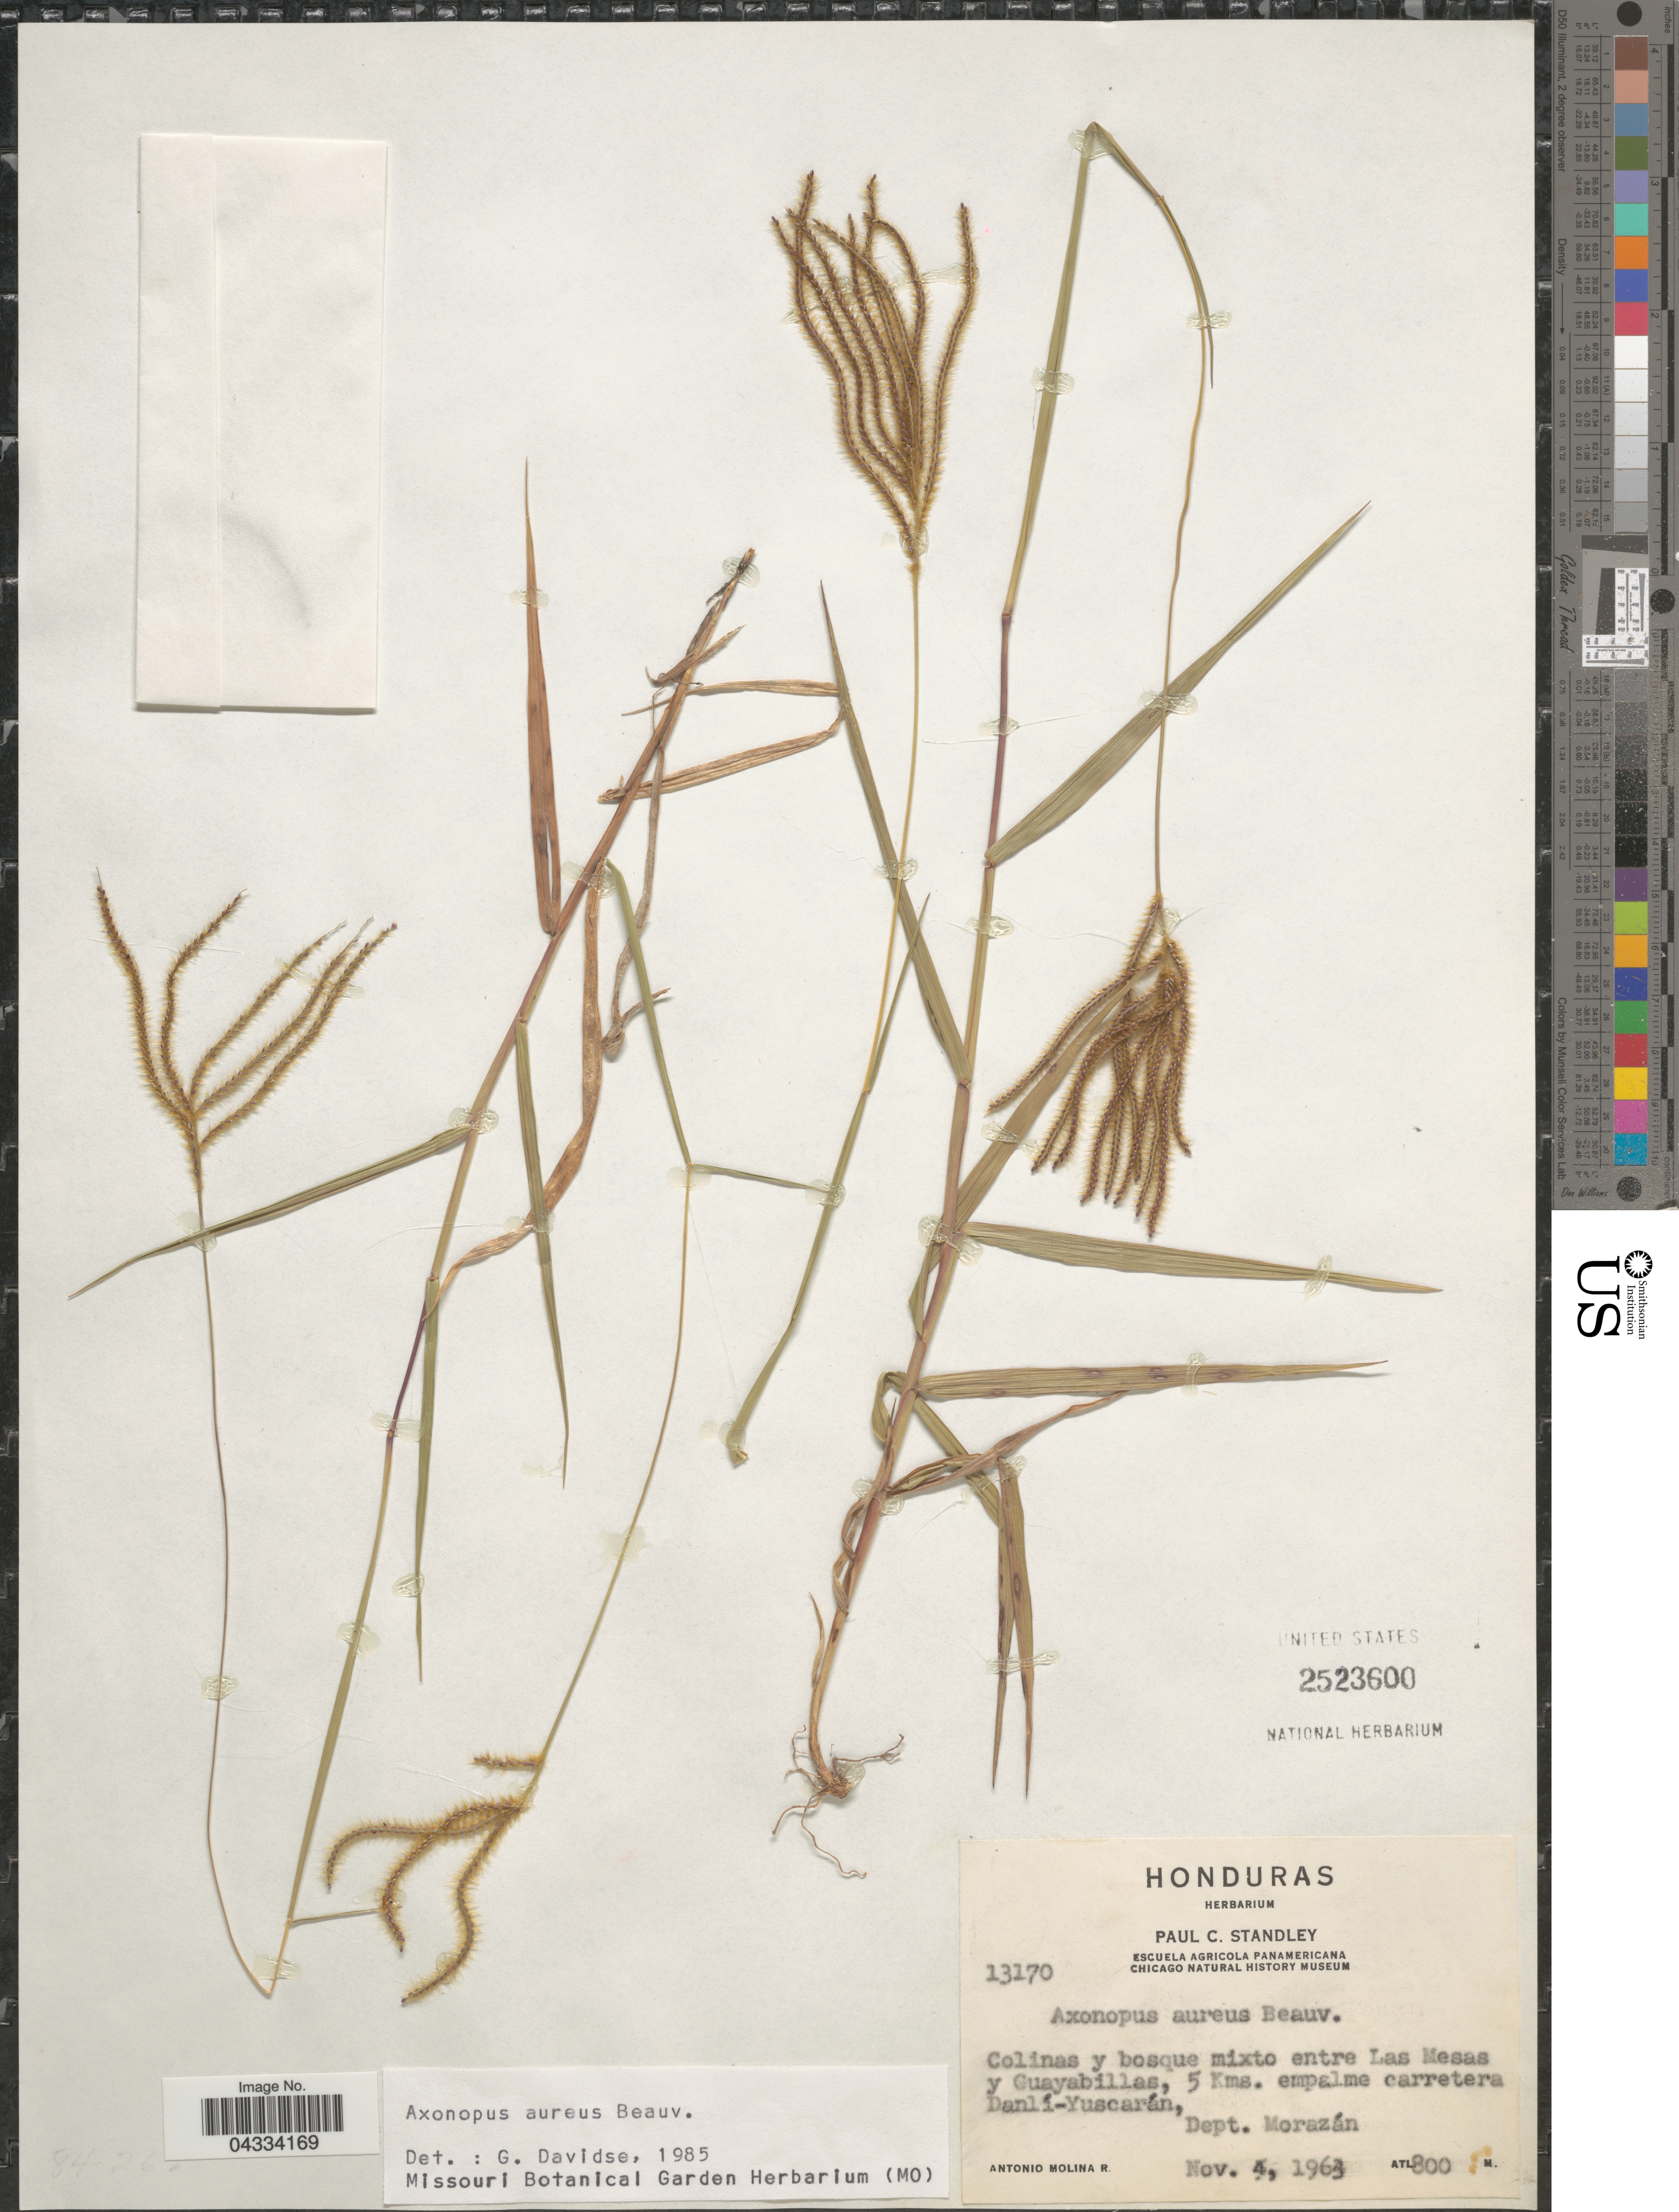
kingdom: Plantae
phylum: Tracheophyta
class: Liliopsida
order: Poales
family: Poaceae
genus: Axonopus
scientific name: Axonopus aureus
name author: P. Beauv.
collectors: A. Molina R.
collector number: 13170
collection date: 1963-11-04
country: Honduras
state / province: Fco. Morazán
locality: Colinas y bosques mixto entre Las Mesas y Guayabillas, 5 Kms. empalme carretera Danlí-Yuscarán, Dept. Morazán.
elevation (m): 800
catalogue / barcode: US 2523600